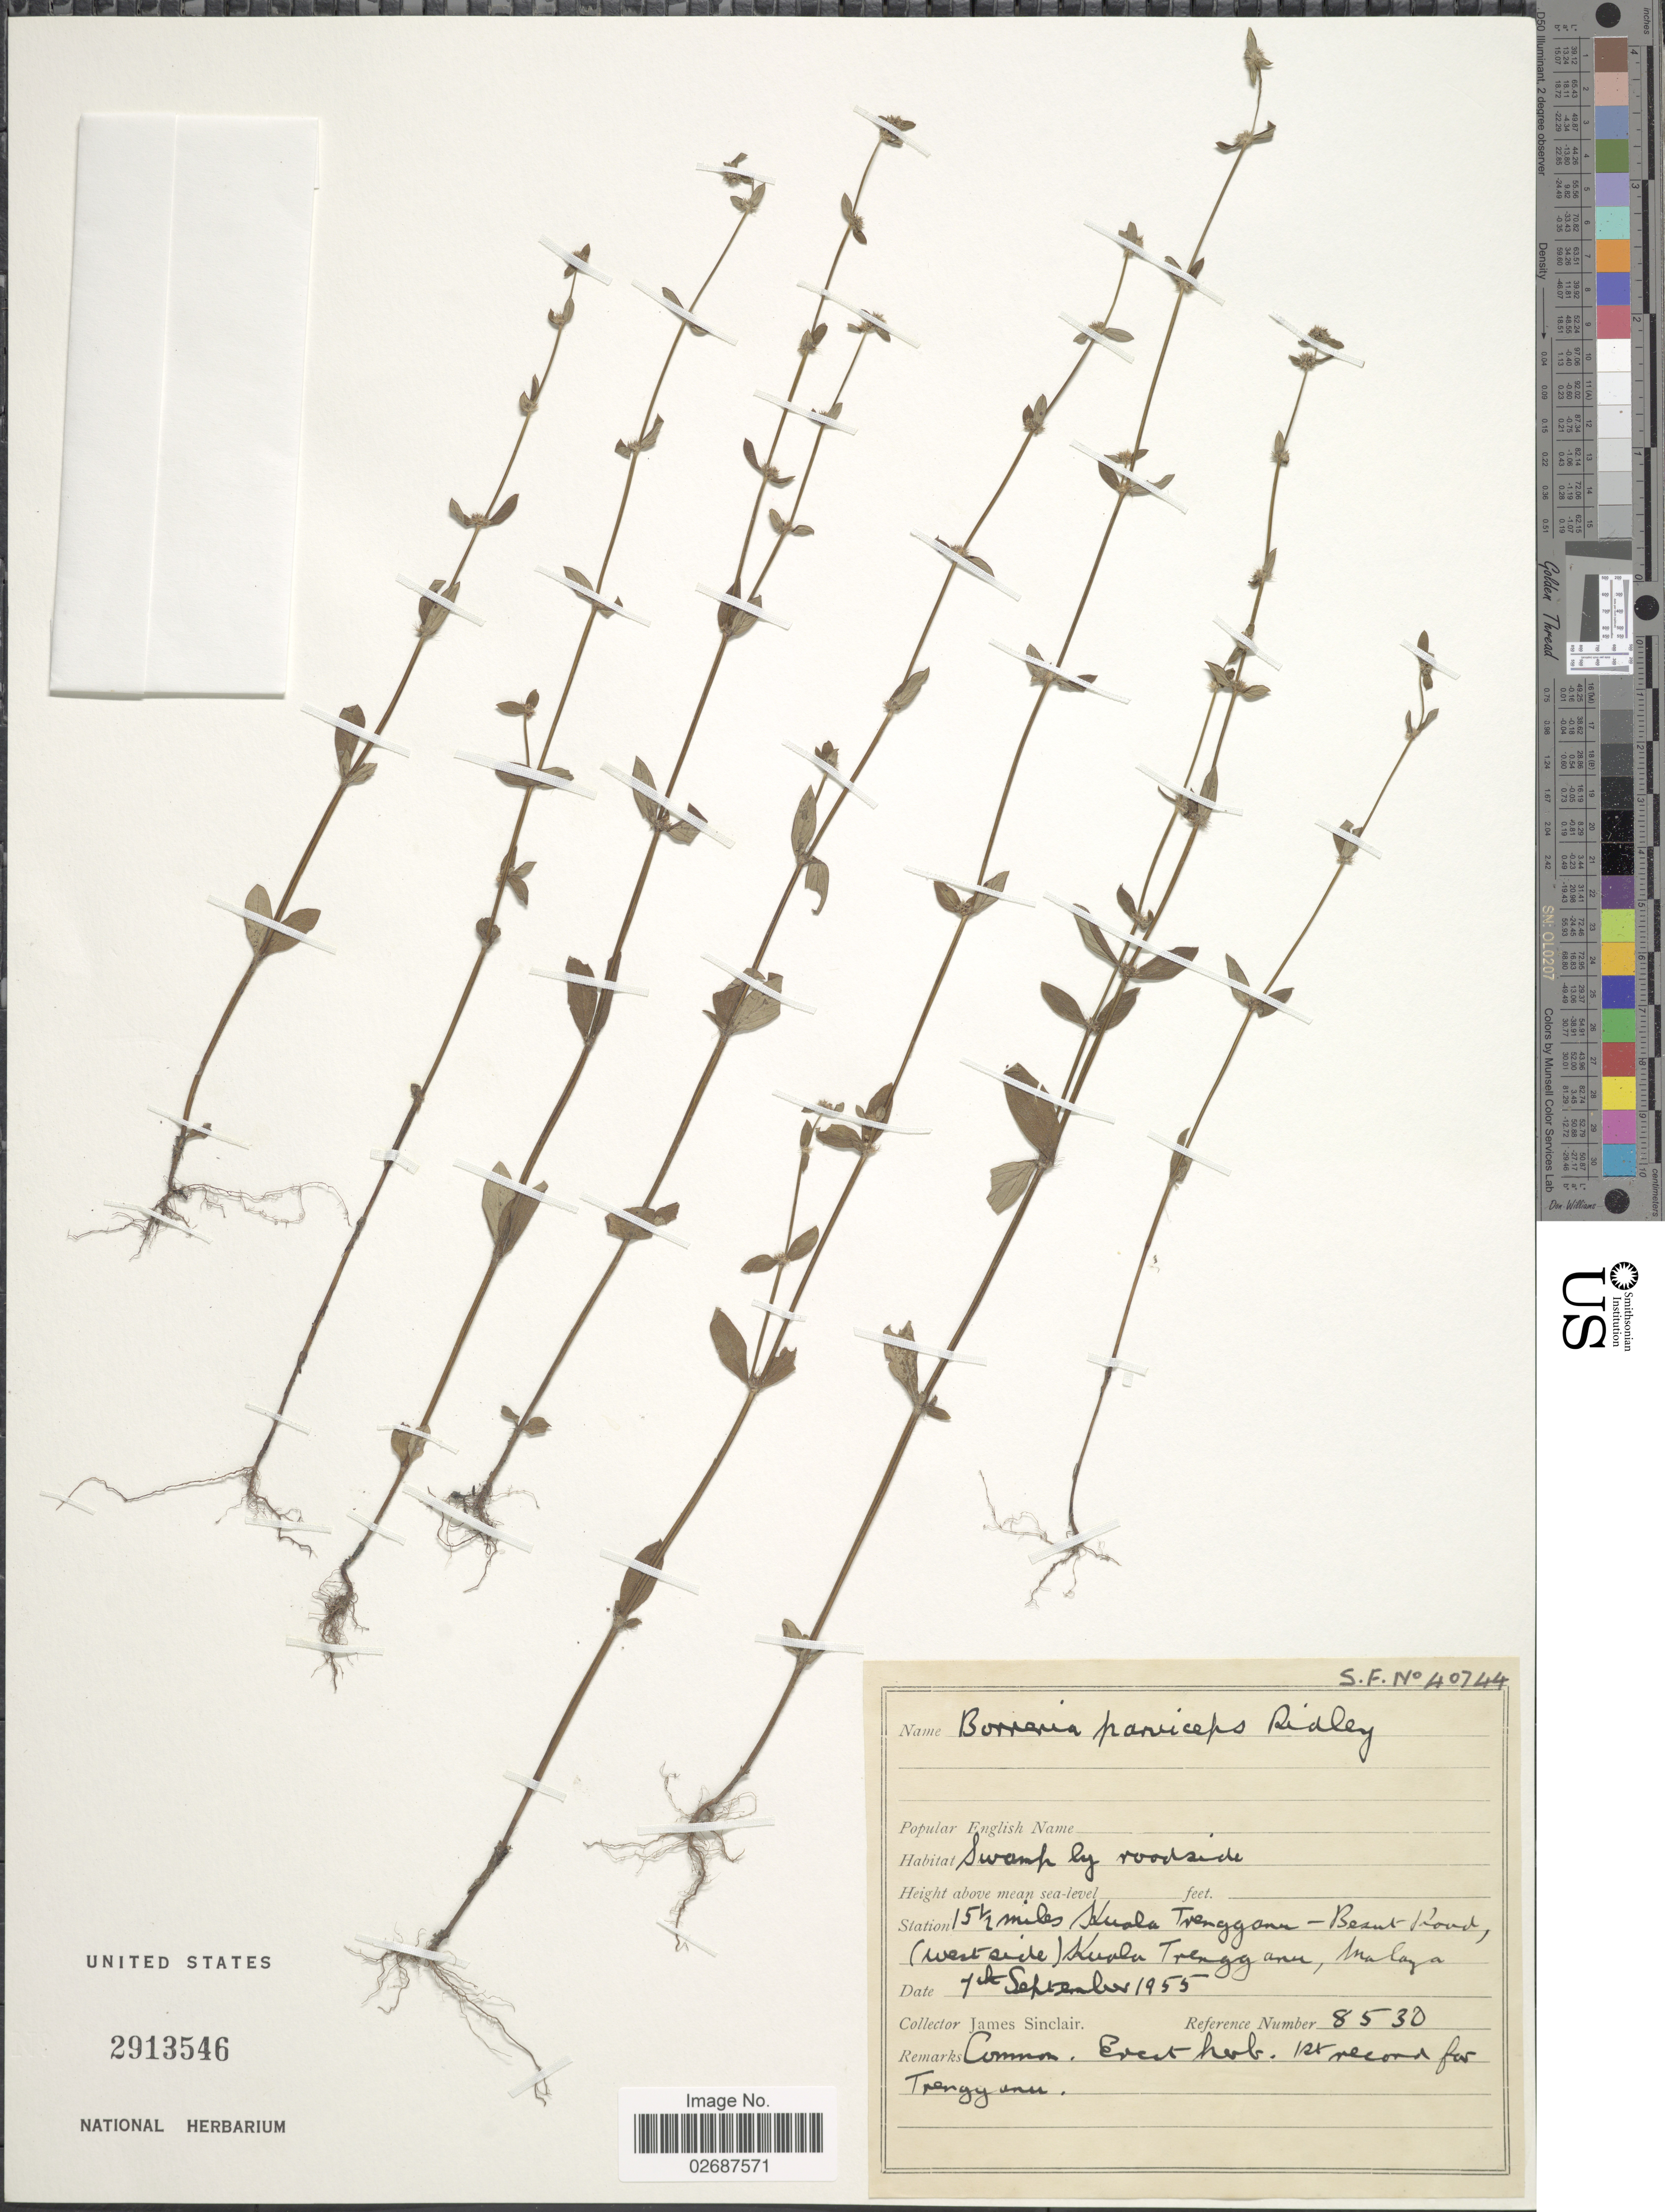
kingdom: Plantae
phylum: Tracheophyta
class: Magnoliopsida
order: Gentianales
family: Rubiaceae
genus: Borreria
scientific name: Borreria parviceps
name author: Ridl.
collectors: J. Sinclair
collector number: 8530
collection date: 1955-09-07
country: Malaysia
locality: Swamp by roadside, 15 1/2 miles Kuala Tregganu-Besut Road, (west side) Kuala Trengganu, Malaya.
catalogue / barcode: US 2913546